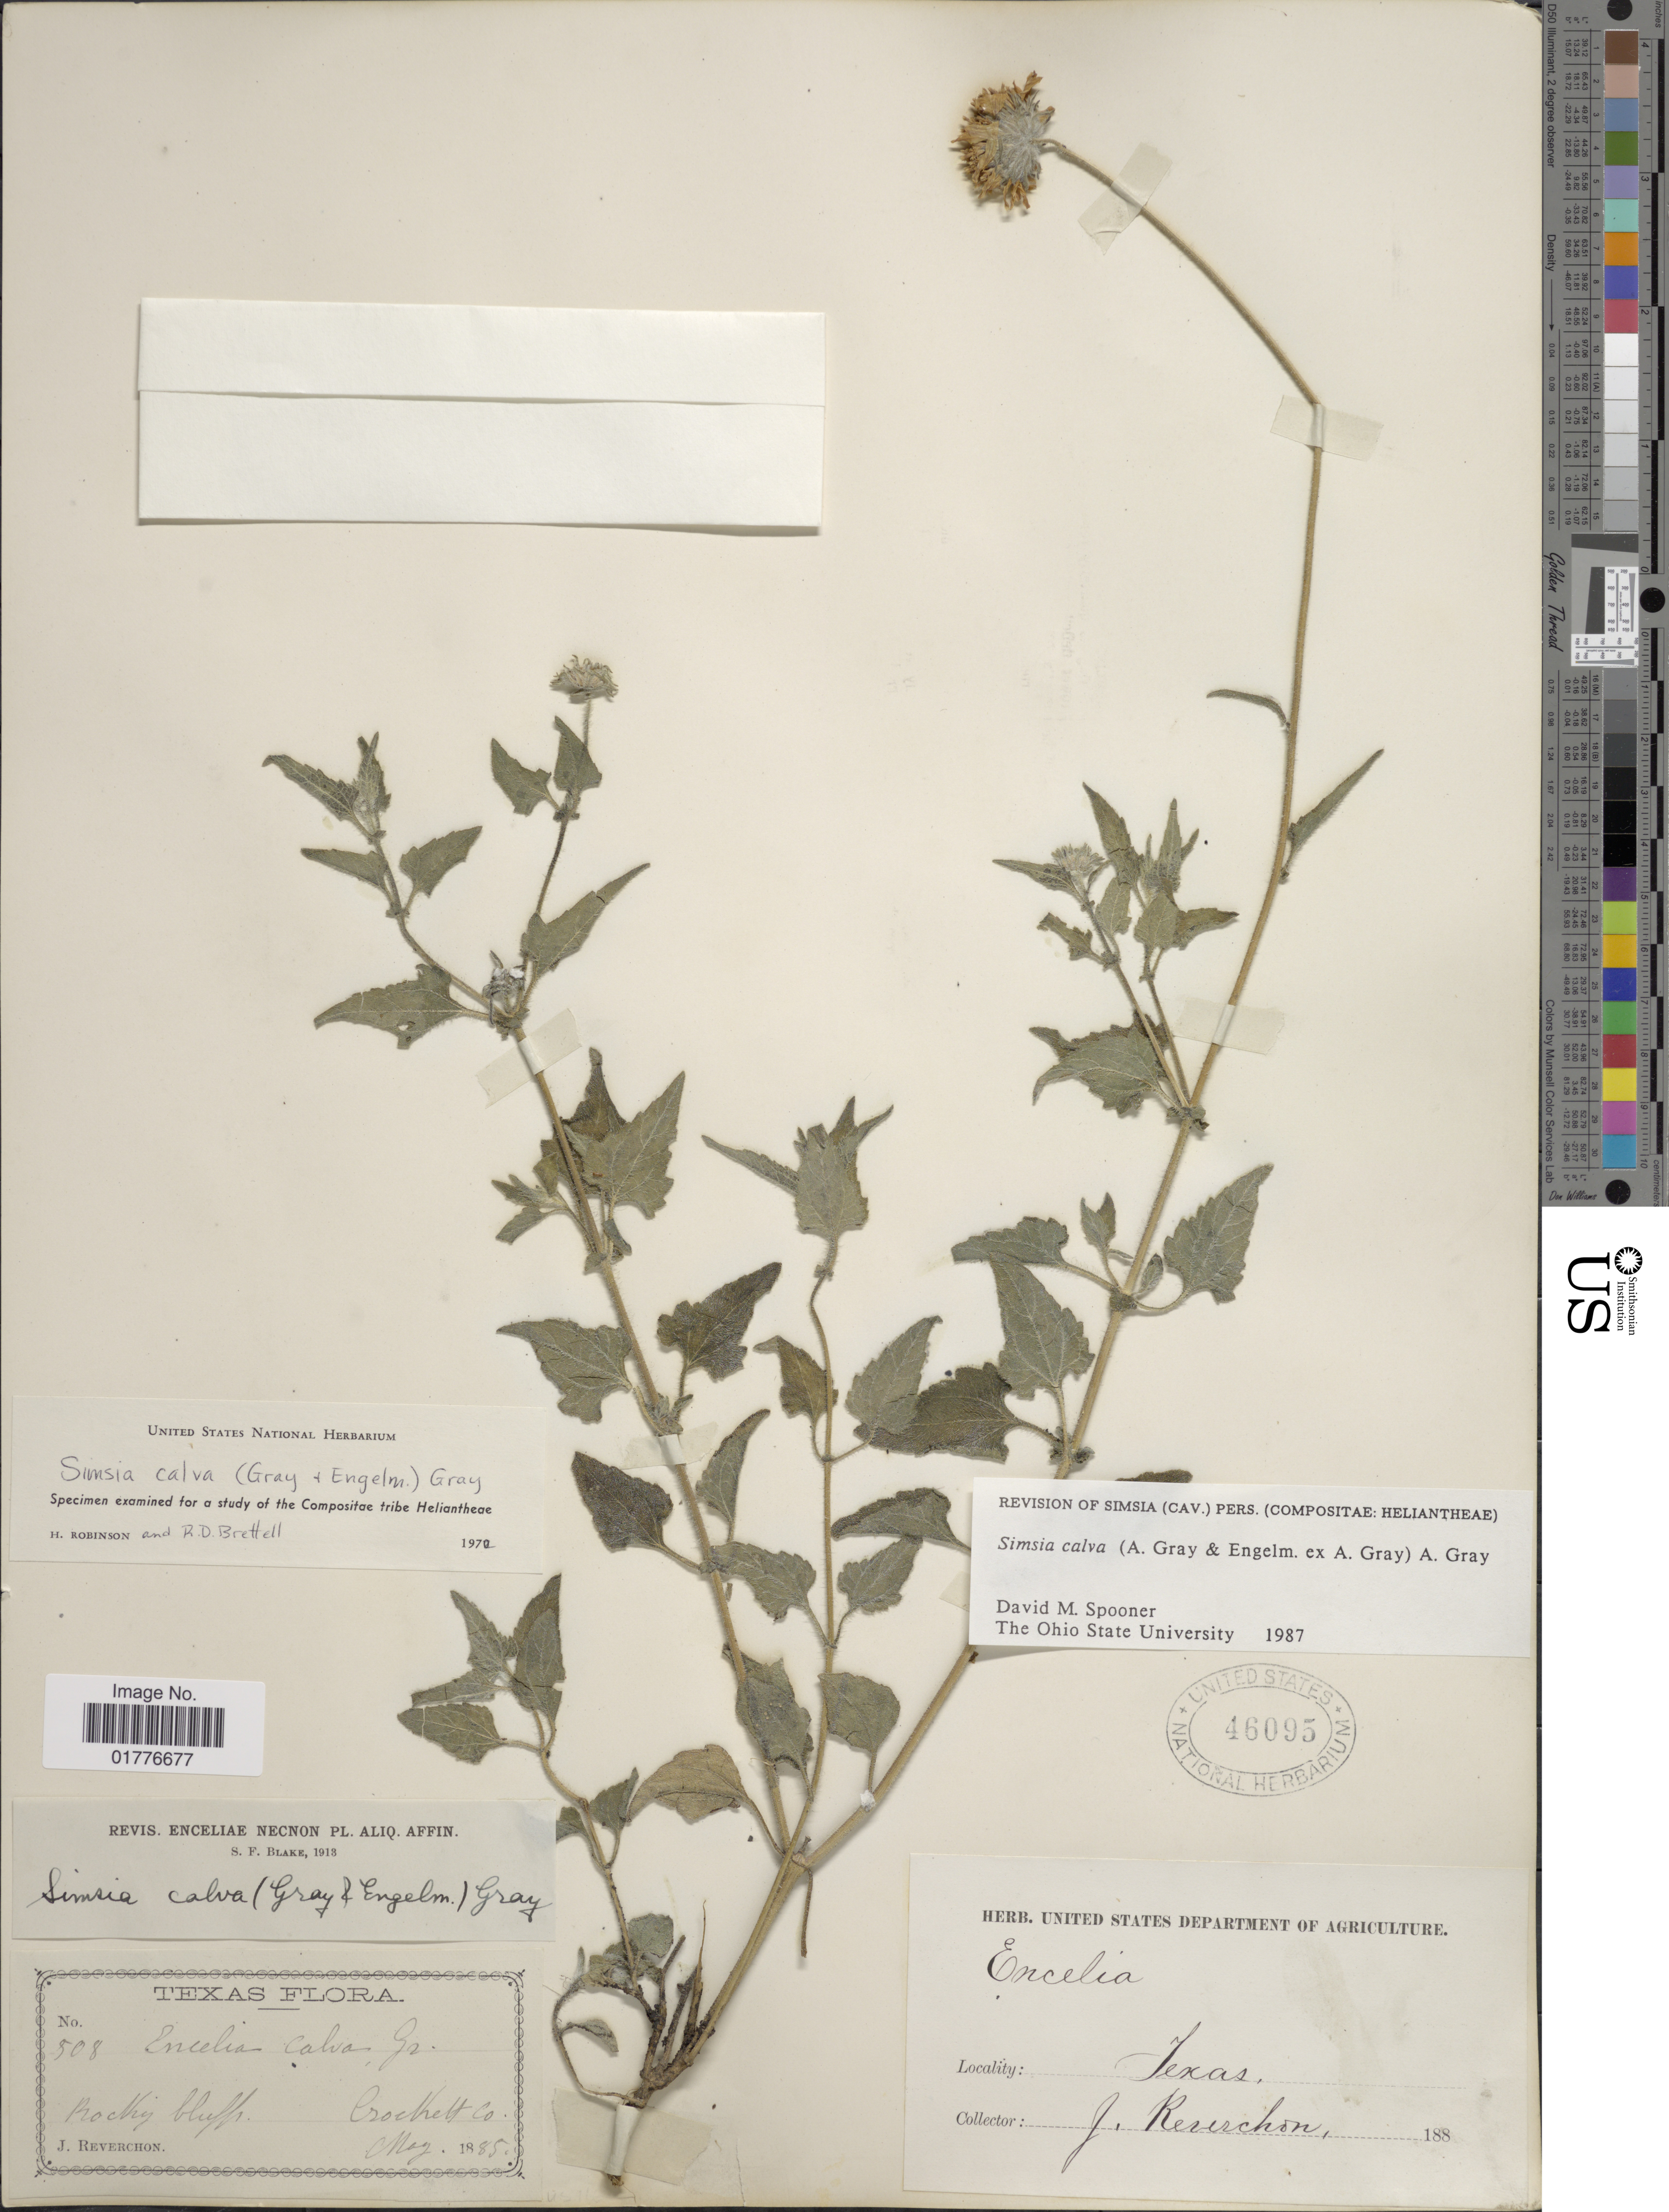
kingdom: Plantae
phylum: Tracheophyta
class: Magnoliopsida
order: Asterales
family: Asteraceae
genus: Simsia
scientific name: Simsia calva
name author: A. Gray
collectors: J. Reverchon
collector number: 508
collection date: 1885-05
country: United States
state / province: Texas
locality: Rocky bluffs, Crockett Co.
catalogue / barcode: US 46095